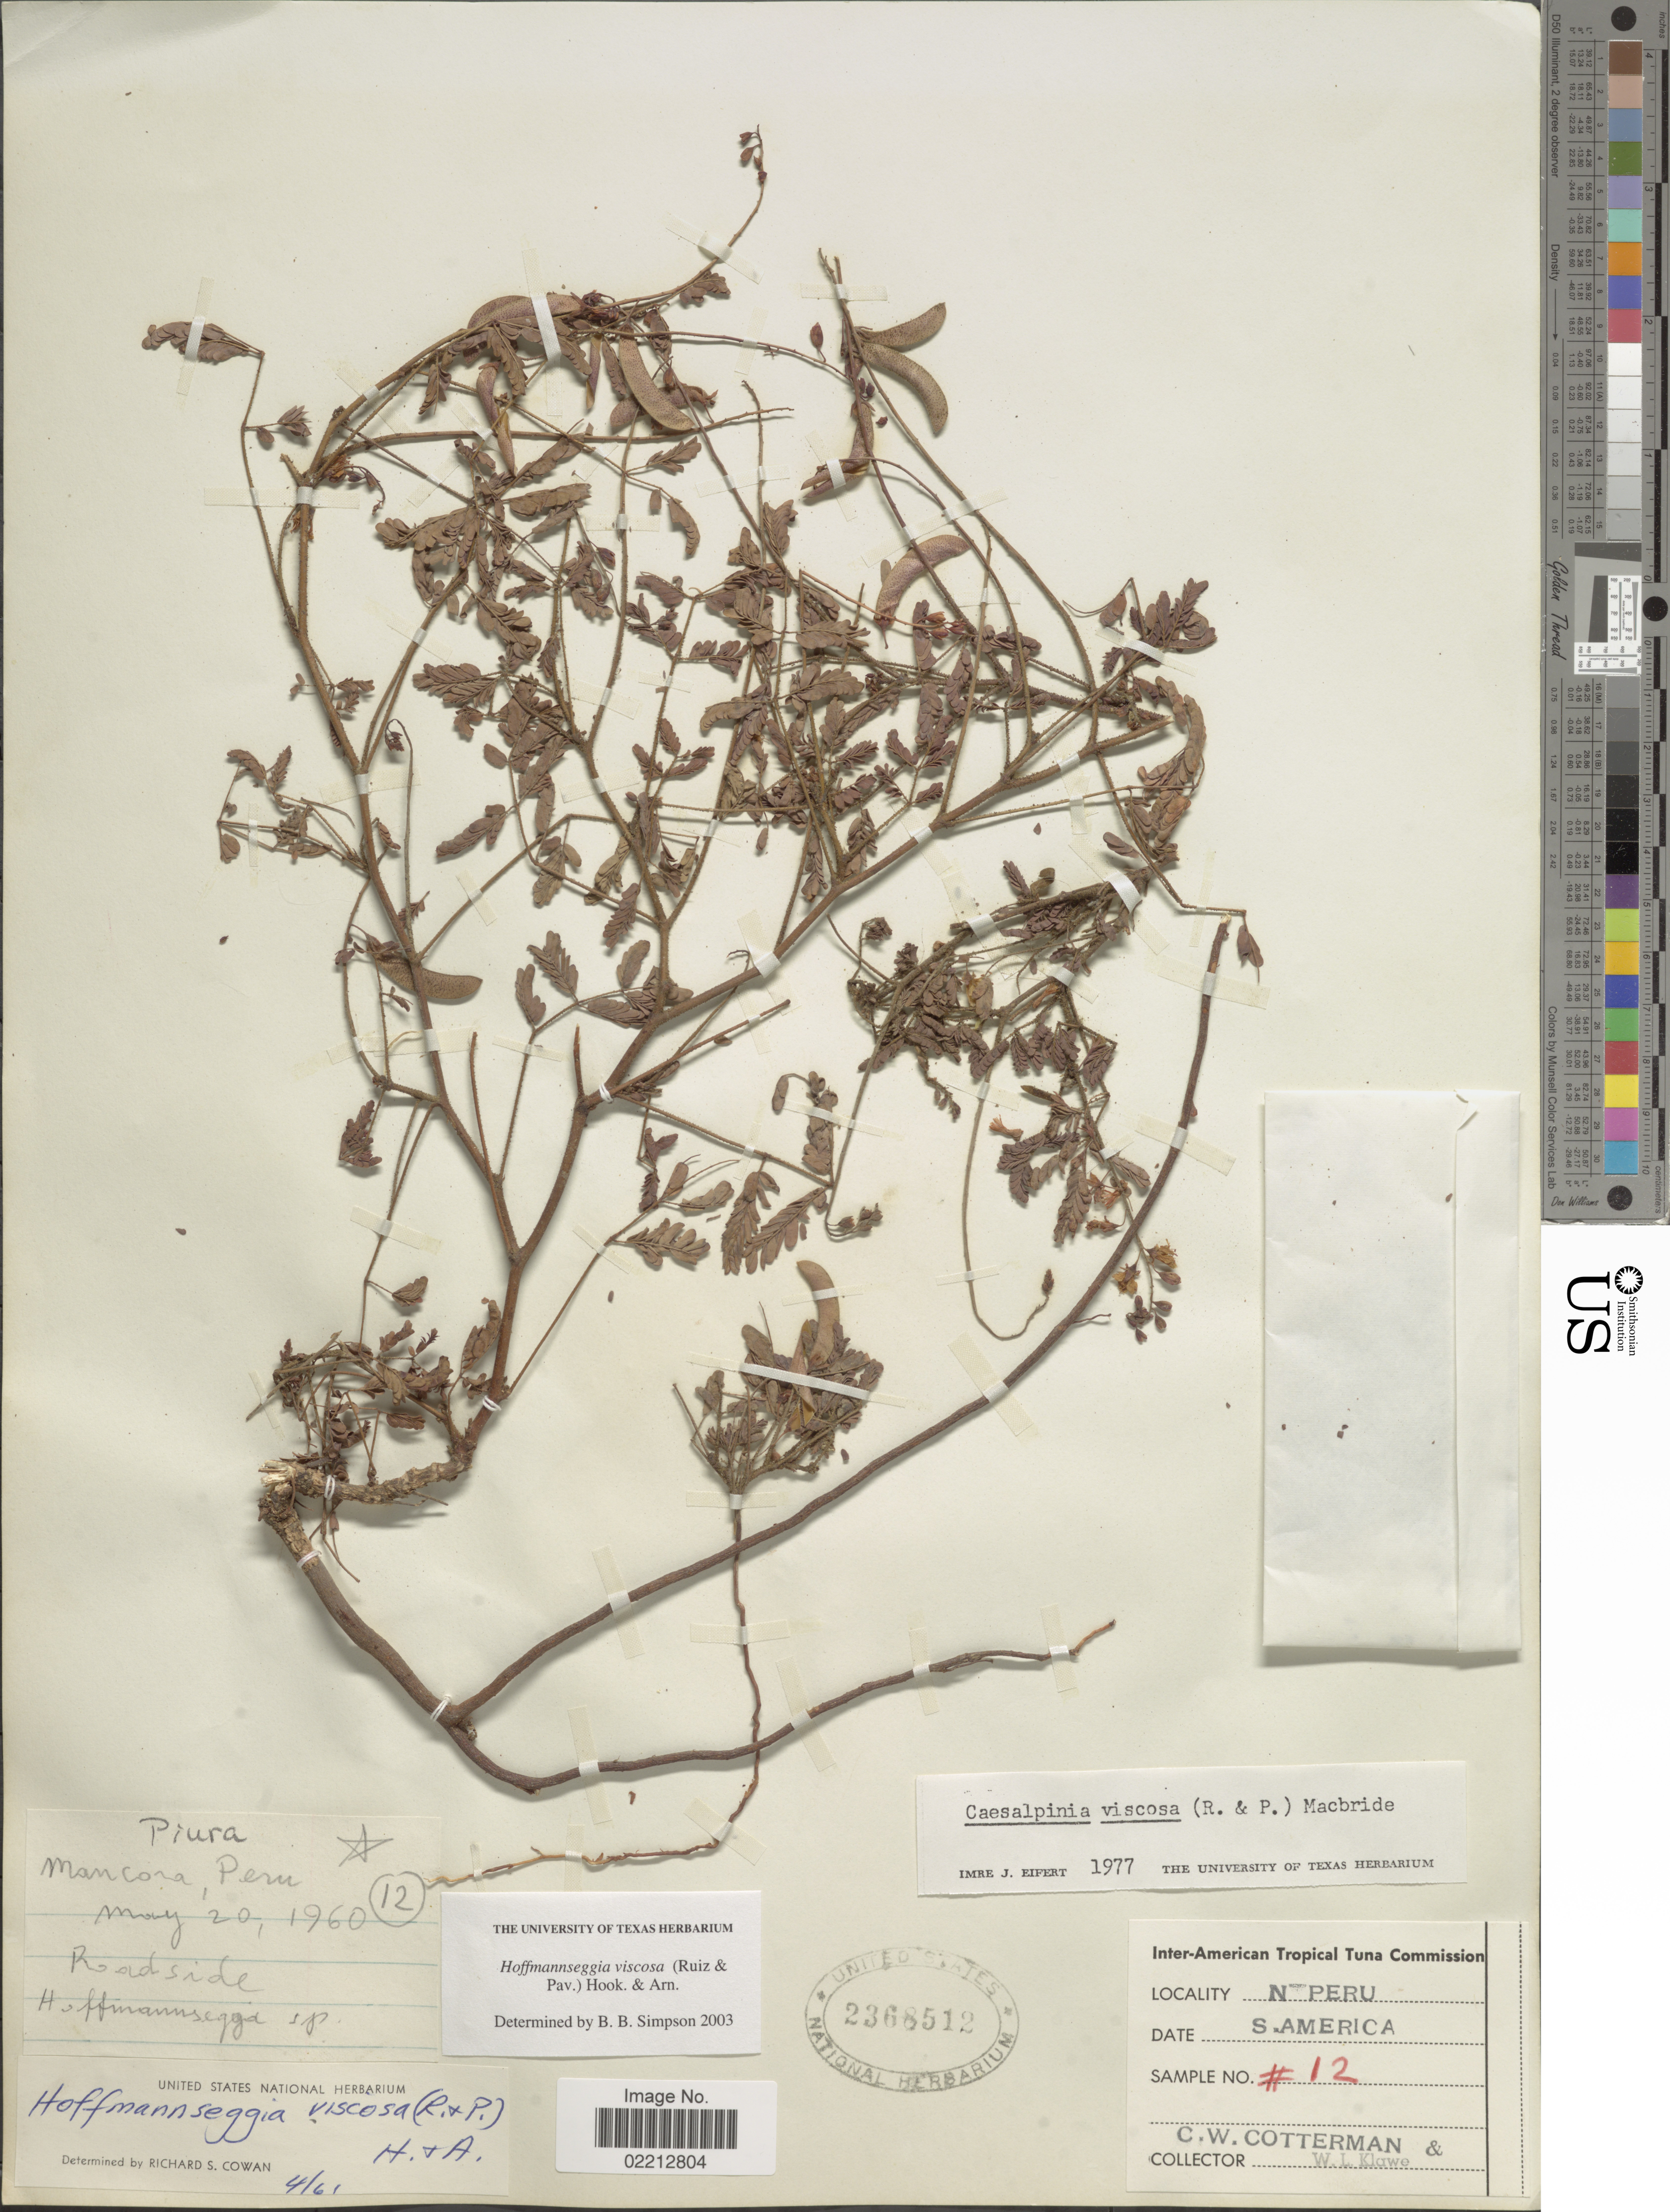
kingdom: Plantae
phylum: Tracheophyta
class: Magnoliopsida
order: Fabales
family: Fabaceae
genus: Hoffmannseggia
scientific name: Hoffmannseggia viscosa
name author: Hook. & Arn.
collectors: C. Cotterman & W. Klawe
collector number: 12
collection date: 1960-05-20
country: Peru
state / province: Piura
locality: Mancora, N. Peru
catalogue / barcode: US 2368512